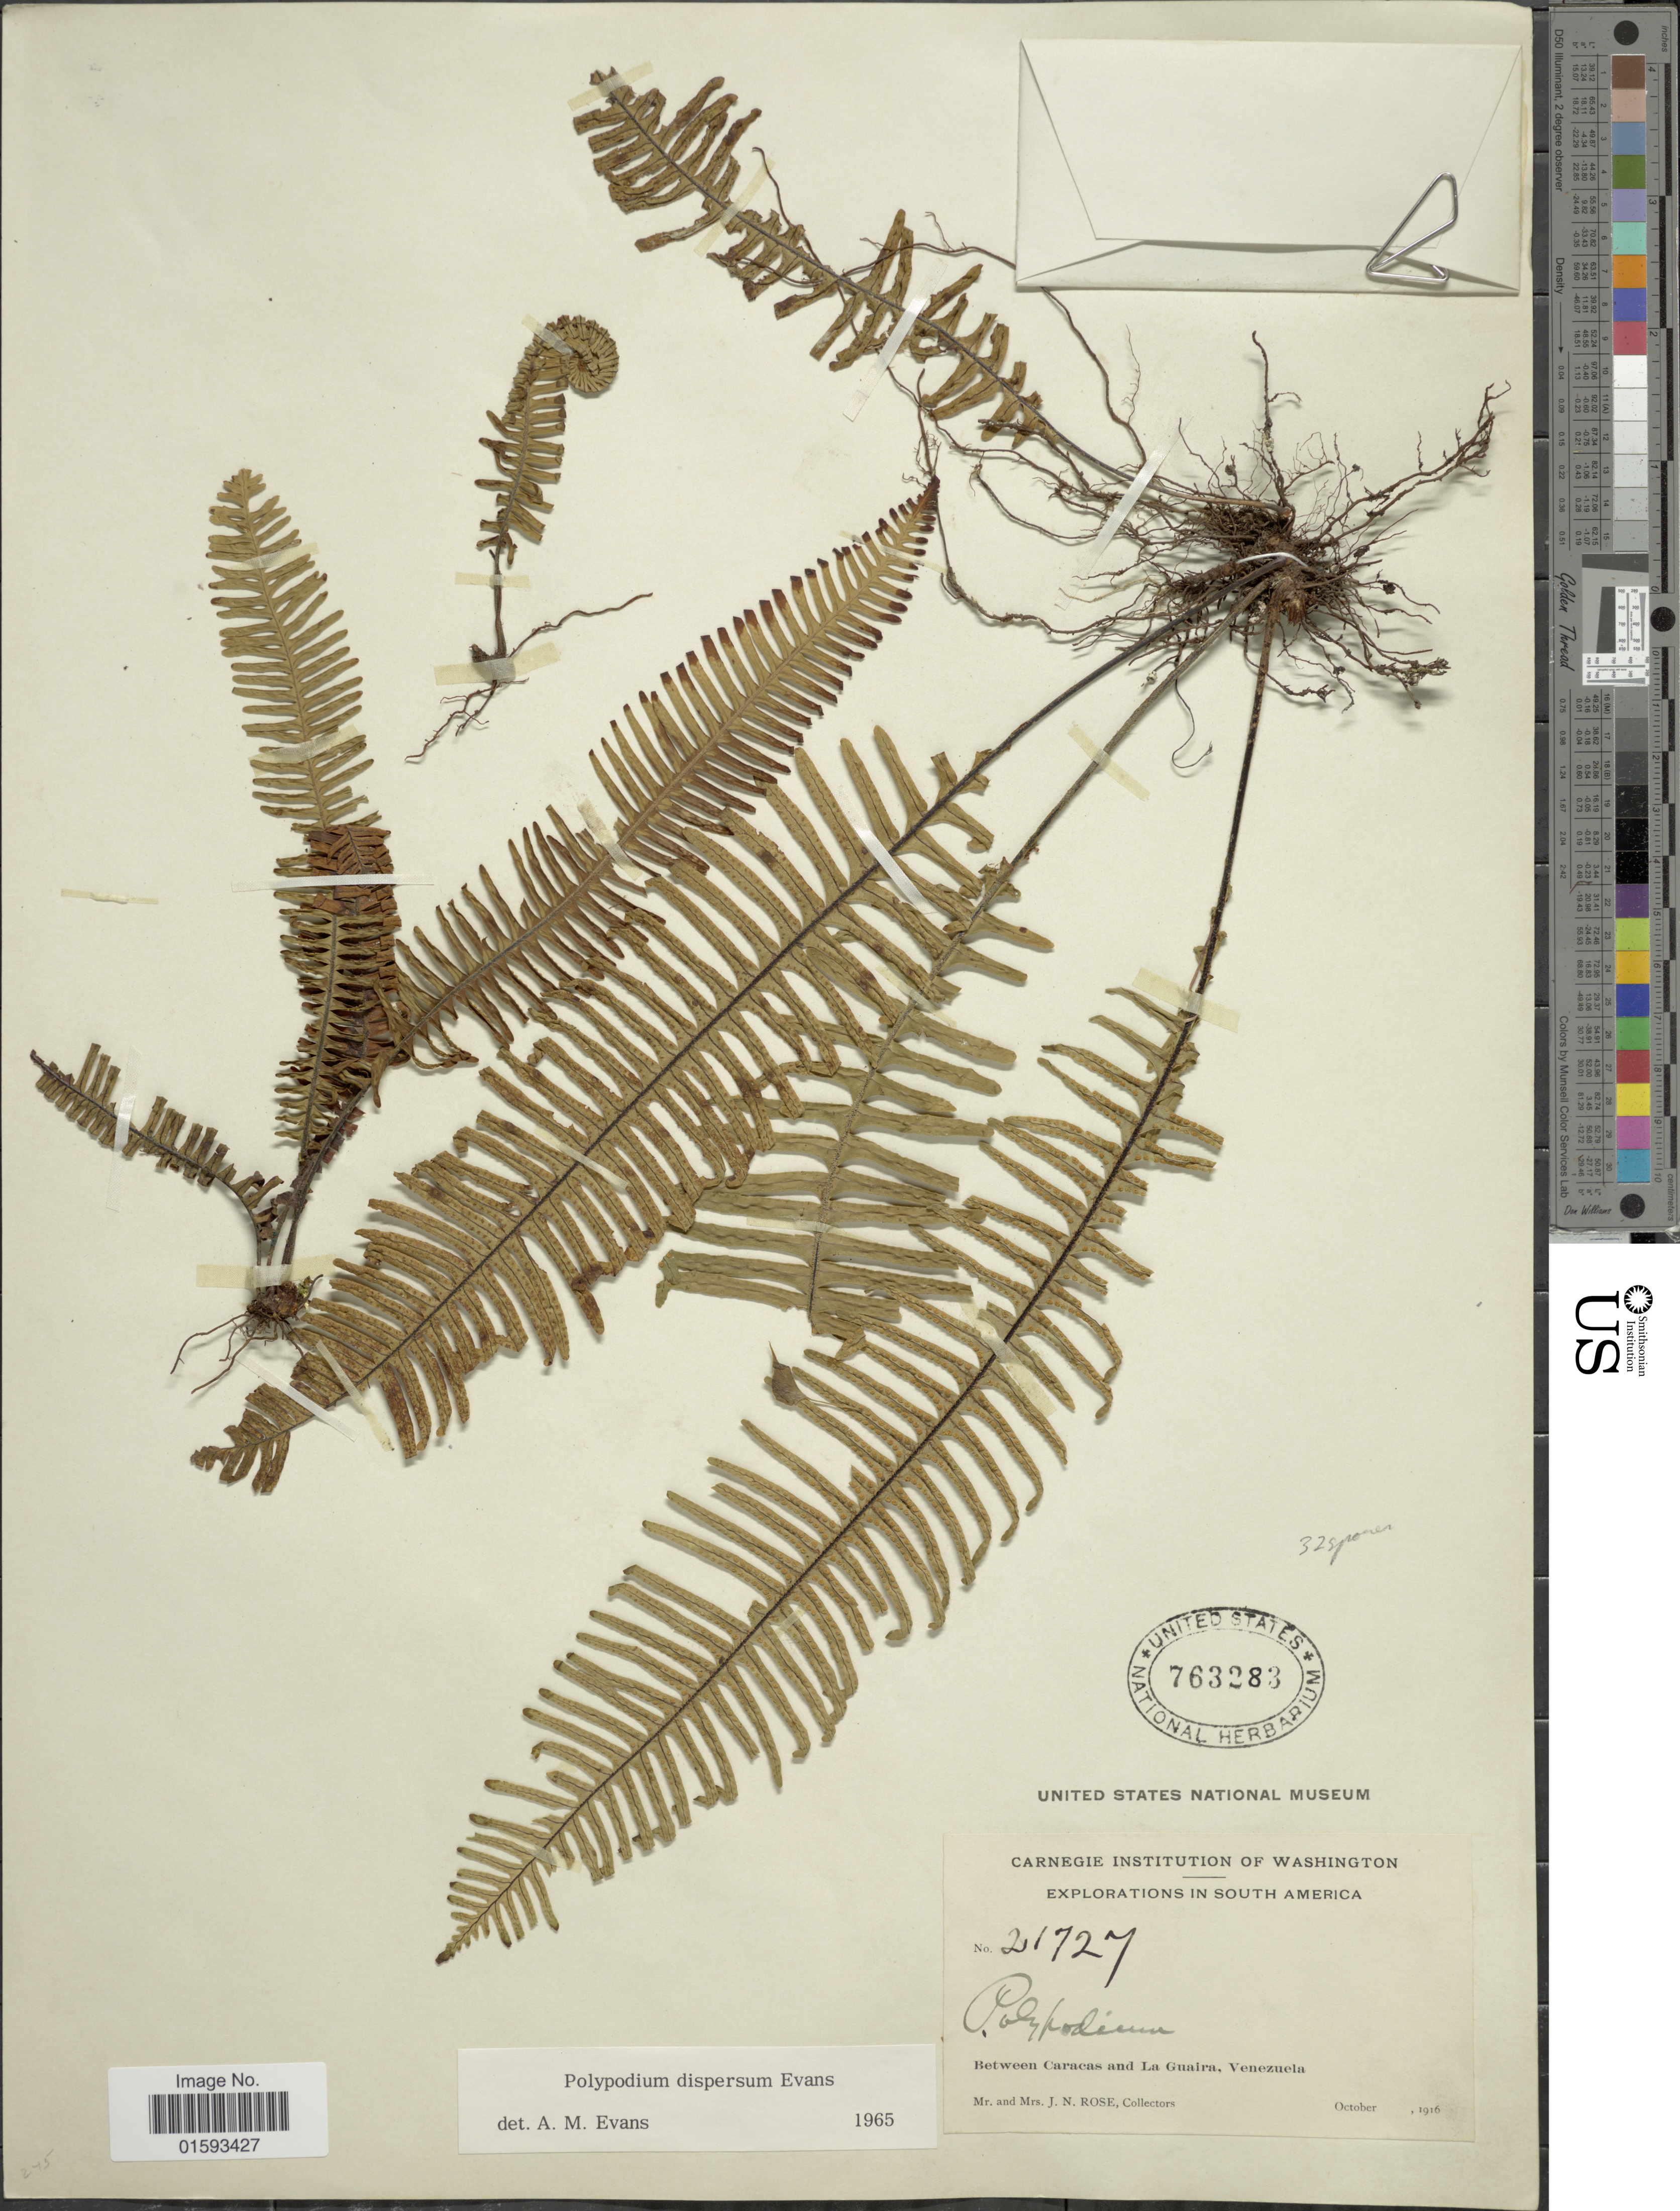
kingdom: Plantae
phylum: Tracheophyta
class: Polypodiopsida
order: Polypodiales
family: Polypodiaceae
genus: Pecluma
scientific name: Pecluma dispersa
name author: (A.M. Evans) M.G. Price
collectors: J. N. Rose & L. B. Rose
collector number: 21727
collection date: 1916-10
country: Venezuela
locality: Between Caracas and La Guaira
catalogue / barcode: US 763283